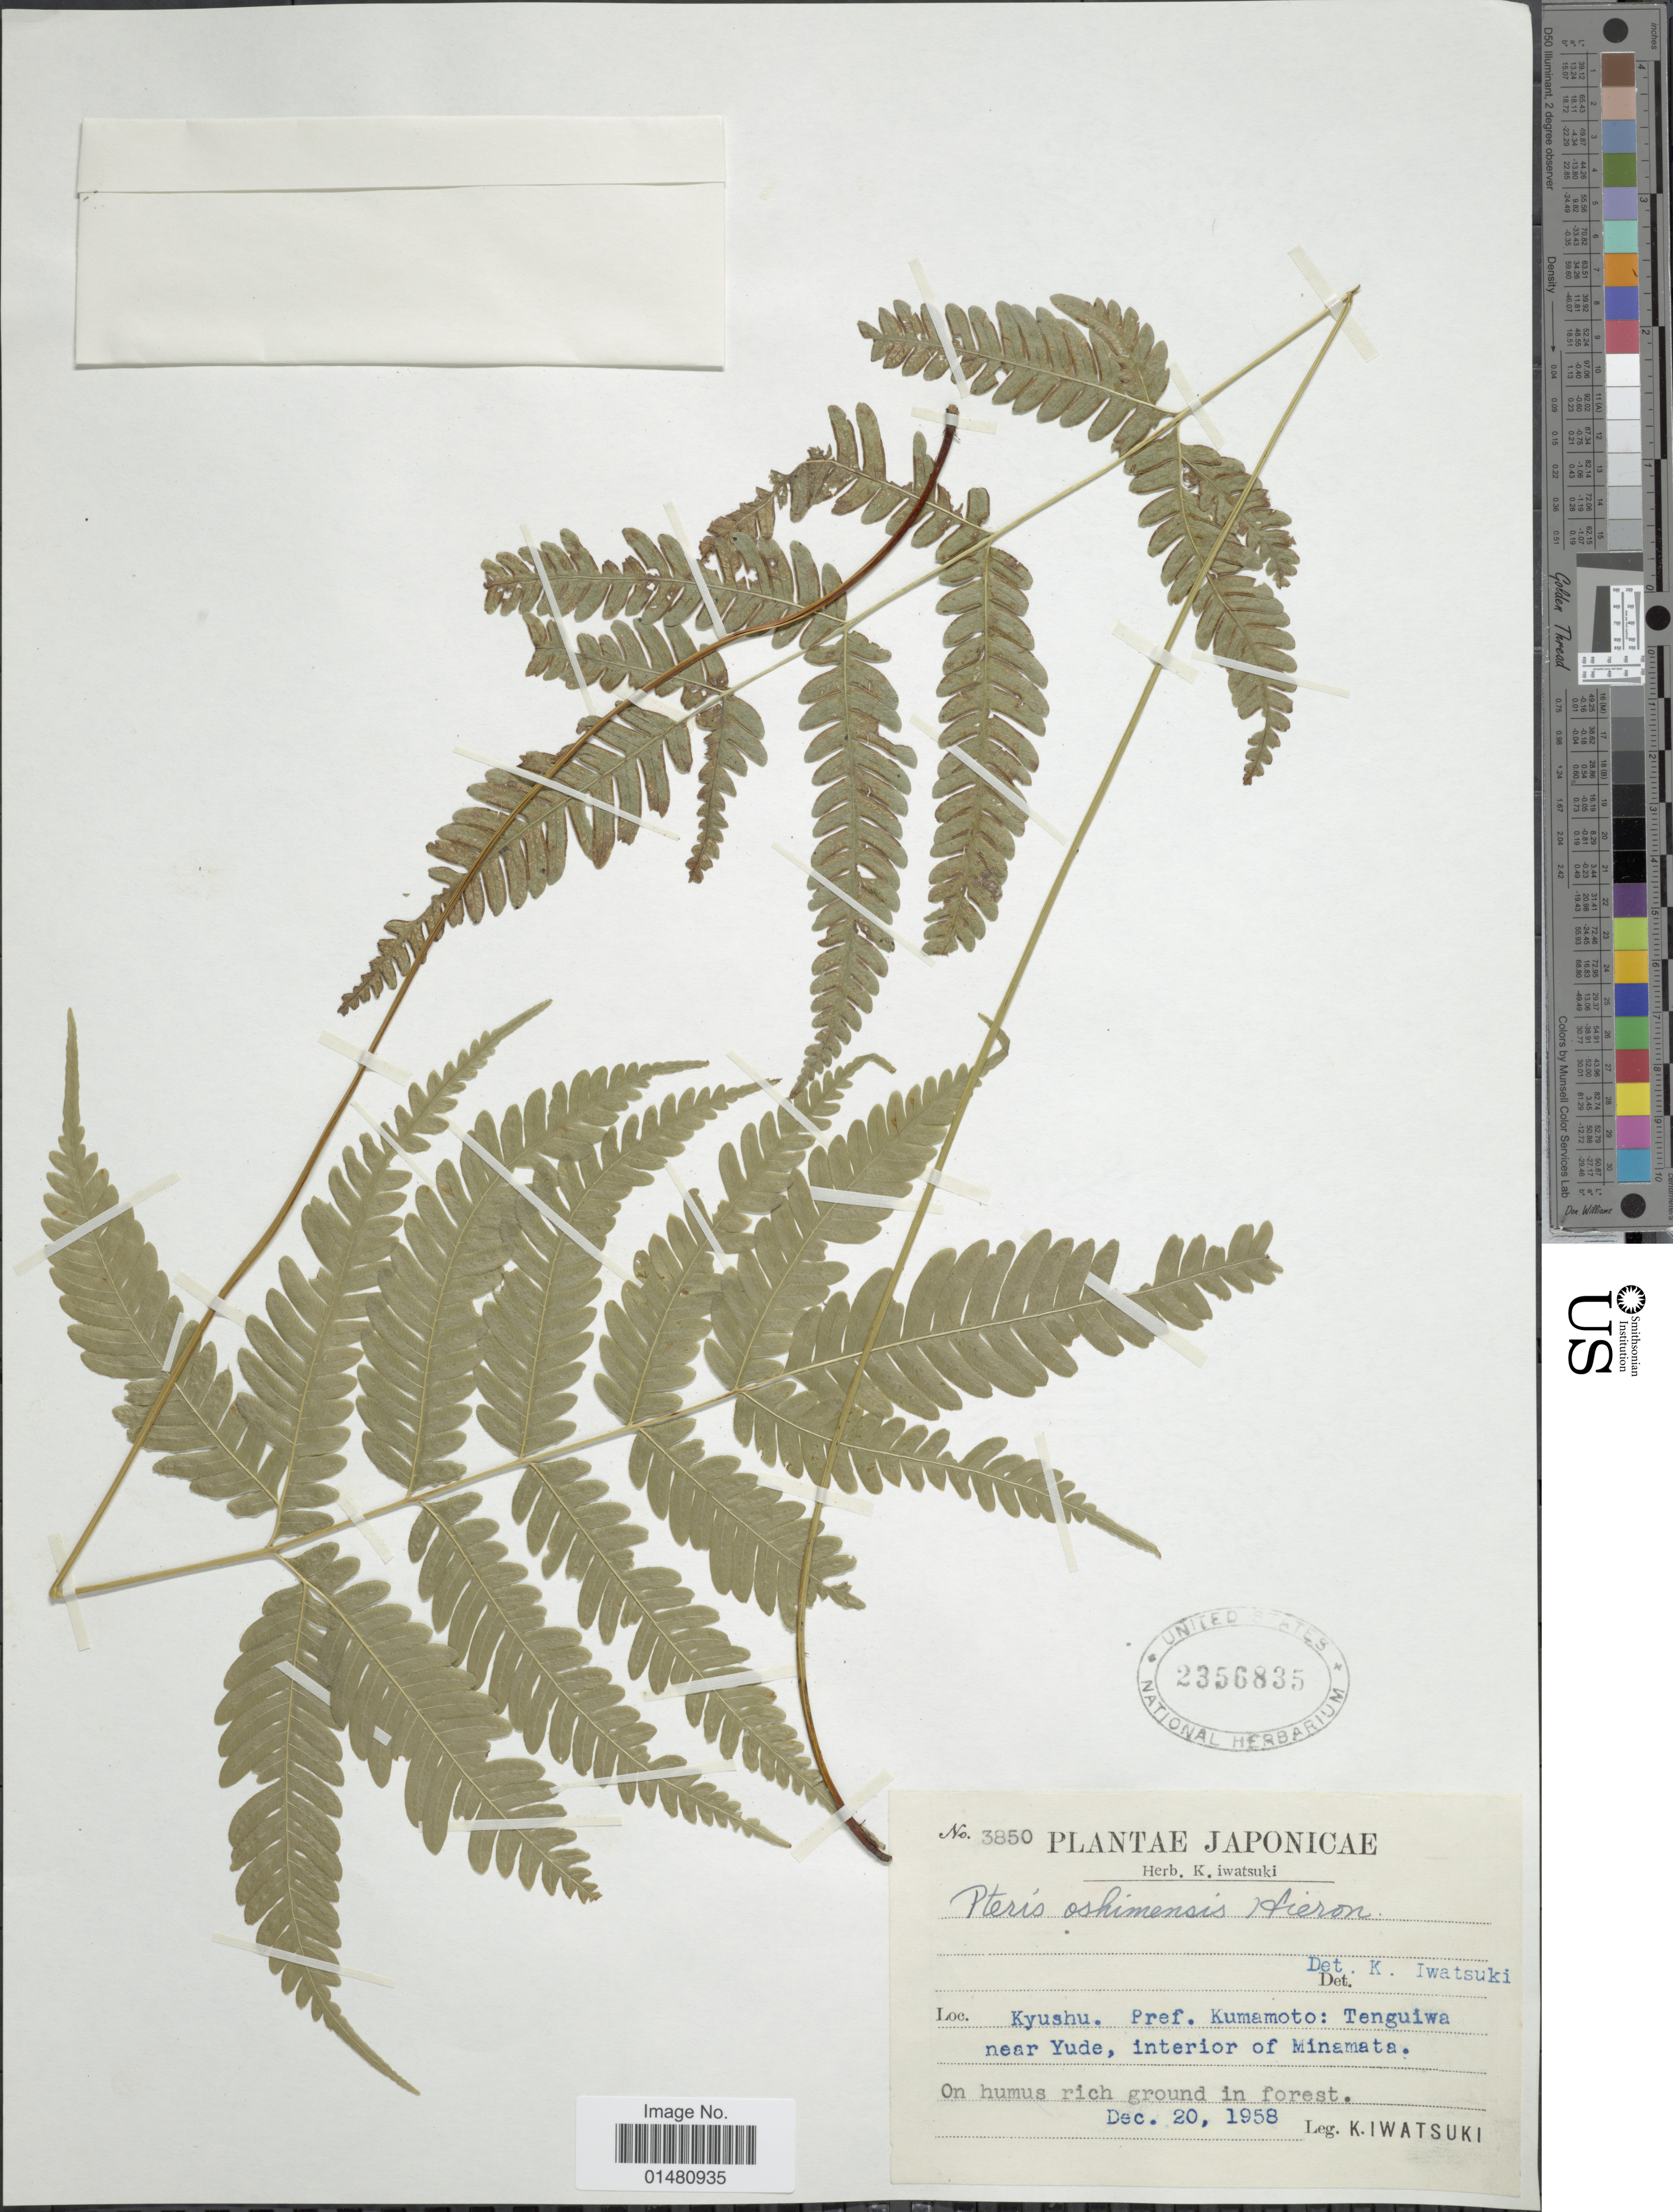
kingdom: Plantae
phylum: Tracheophyta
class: Polypodiopsida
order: Polypodiales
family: Pteridaceae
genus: Pteris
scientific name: Pteris oshimensis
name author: Hieron.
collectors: K. Iwatsuki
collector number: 3850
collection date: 1958-12-20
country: Japan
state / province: Kumamoto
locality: Kyushu Pref Kumamoto: tenguiwa near Yude, interior of Minamata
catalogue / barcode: US 2356835